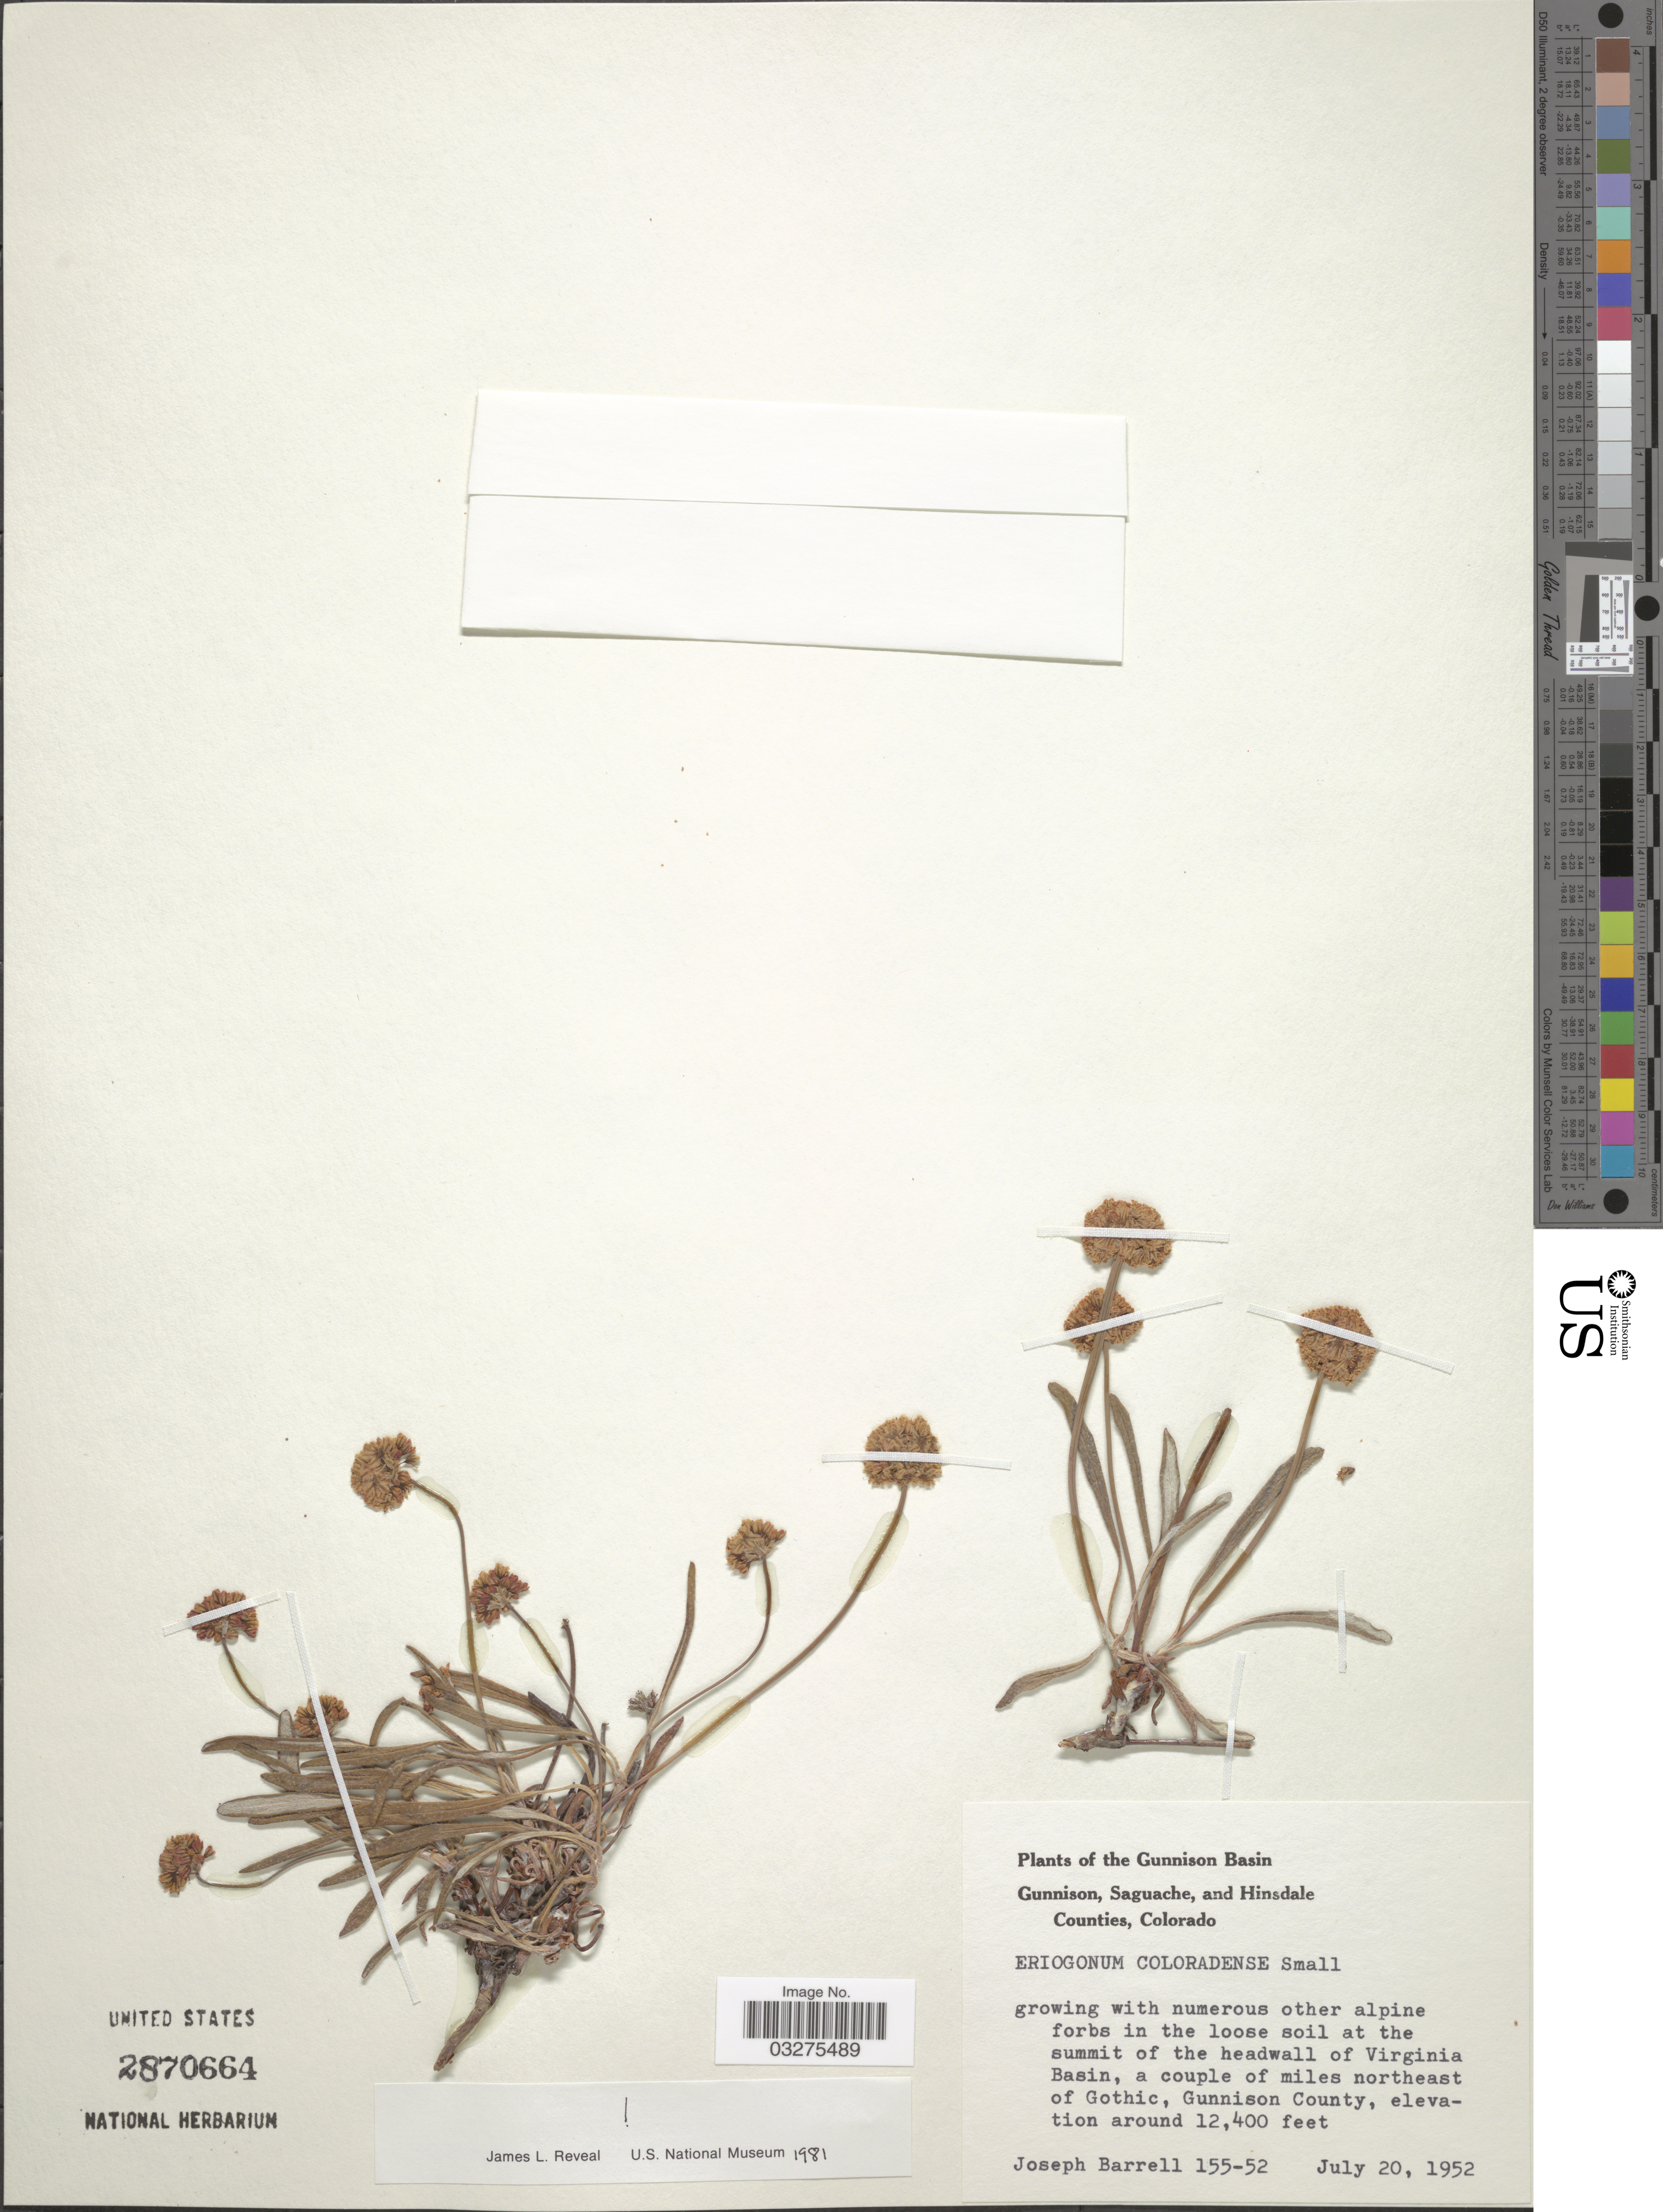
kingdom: Plantae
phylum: Tracheophyta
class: Magnoliopsida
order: Caryophyllales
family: Polygonaceae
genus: Eriogonum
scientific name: Eriogonum coloradense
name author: Small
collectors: J. Barrell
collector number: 155-52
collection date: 1952-07-20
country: United States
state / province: Colorado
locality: The Gunnison Basin. At the summit of the headwall of Virginia Basin, a couple of miles northeast of Gothic, Gunnison County.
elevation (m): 3780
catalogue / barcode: US 2870664